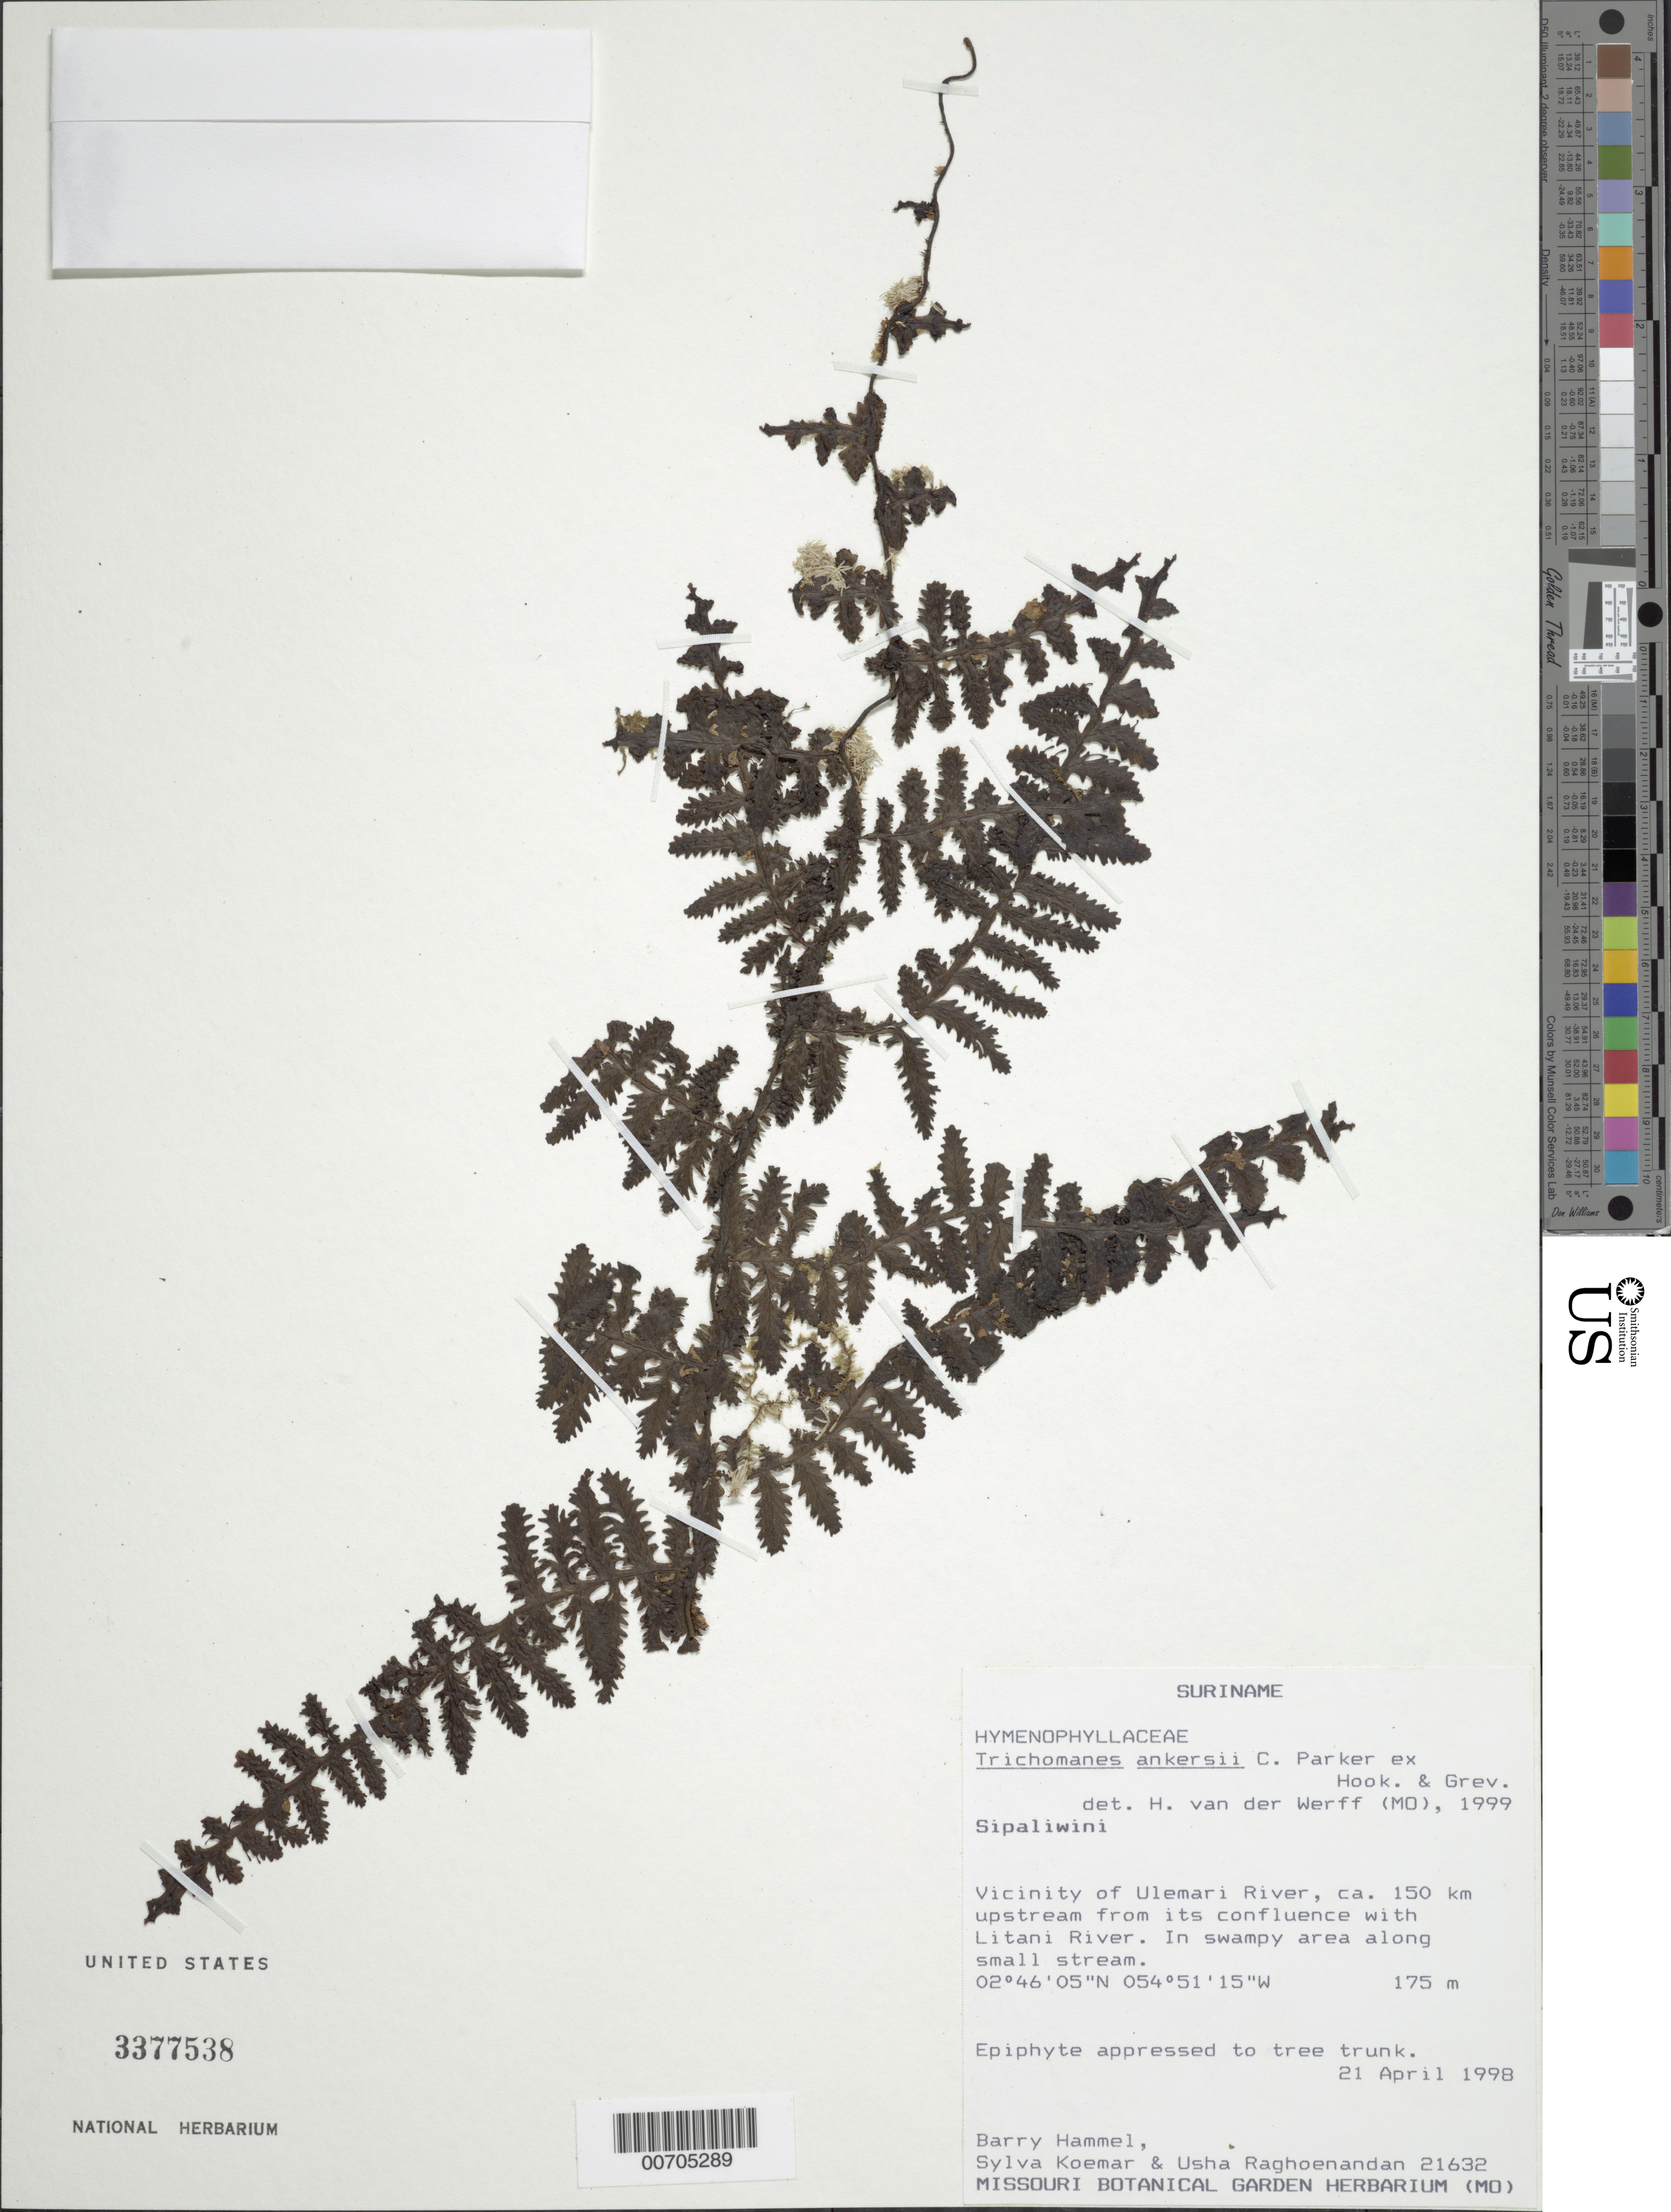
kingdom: Plantae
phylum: Tracheophyta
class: Polypodiopsida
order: Hymenophyllales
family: Hymenophyllaceae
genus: Trichomanes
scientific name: Trichomanes ankersii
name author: C. Parker ex Hook. & Grev.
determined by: van der Werff, H., (MO), Missouri Botanical Garden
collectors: B. Hammel, S. Koemar & U. Raghoenandan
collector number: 21632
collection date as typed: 21-Apr-98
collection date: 1998-04-21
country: Suriname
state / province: Sipaliwini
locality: Ulemari R., ca. 150 km upstream from confl. with Litani R.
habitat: Swampy area along stream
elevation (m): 175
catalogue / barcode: US 3377538